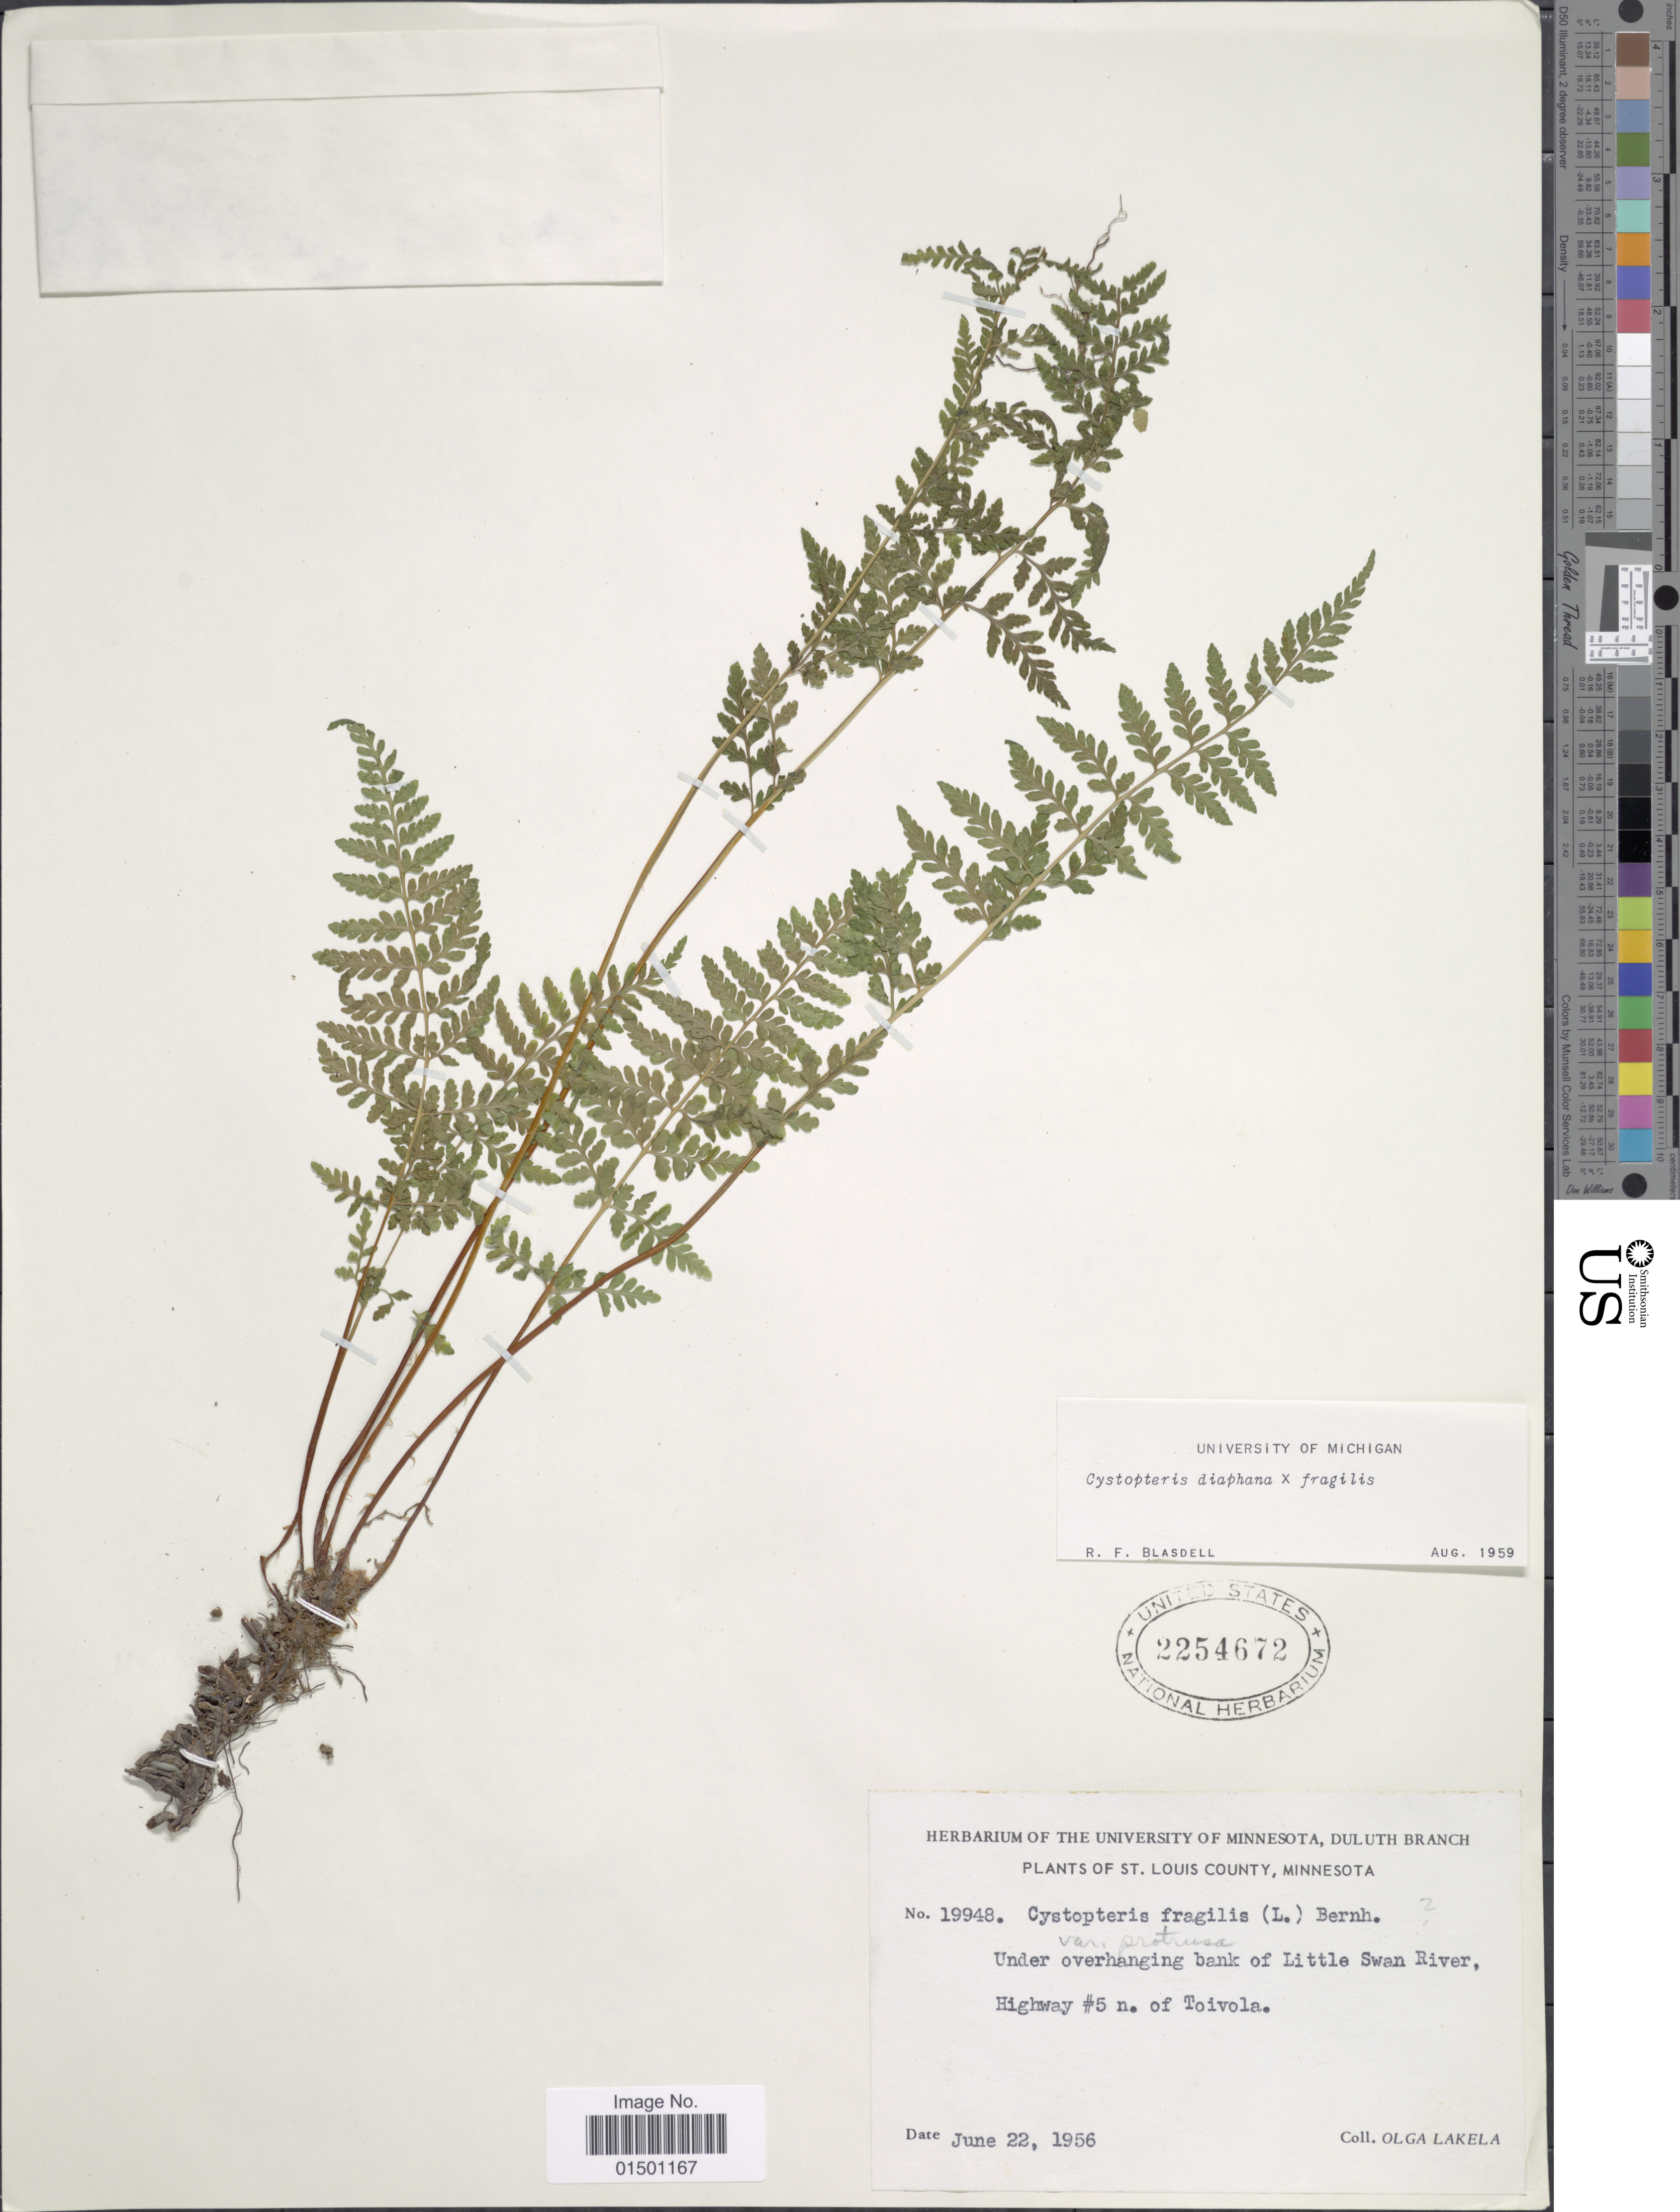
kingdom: Plantae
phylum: Tracheophyta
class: Polypodiopsida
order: Polypodiales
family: Cystopteridaceae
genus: Cystopteris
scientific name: Cystopteris diaphana x C. fragilis (L.) Bernh.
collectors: O. K. Lakela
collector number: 19948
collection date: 1956-06-22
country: United States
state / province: Minnesota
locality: St. Louis County, under overhanging bank of Little Swan River, Highway #5 n. of Toivola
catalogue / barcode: US 2254672